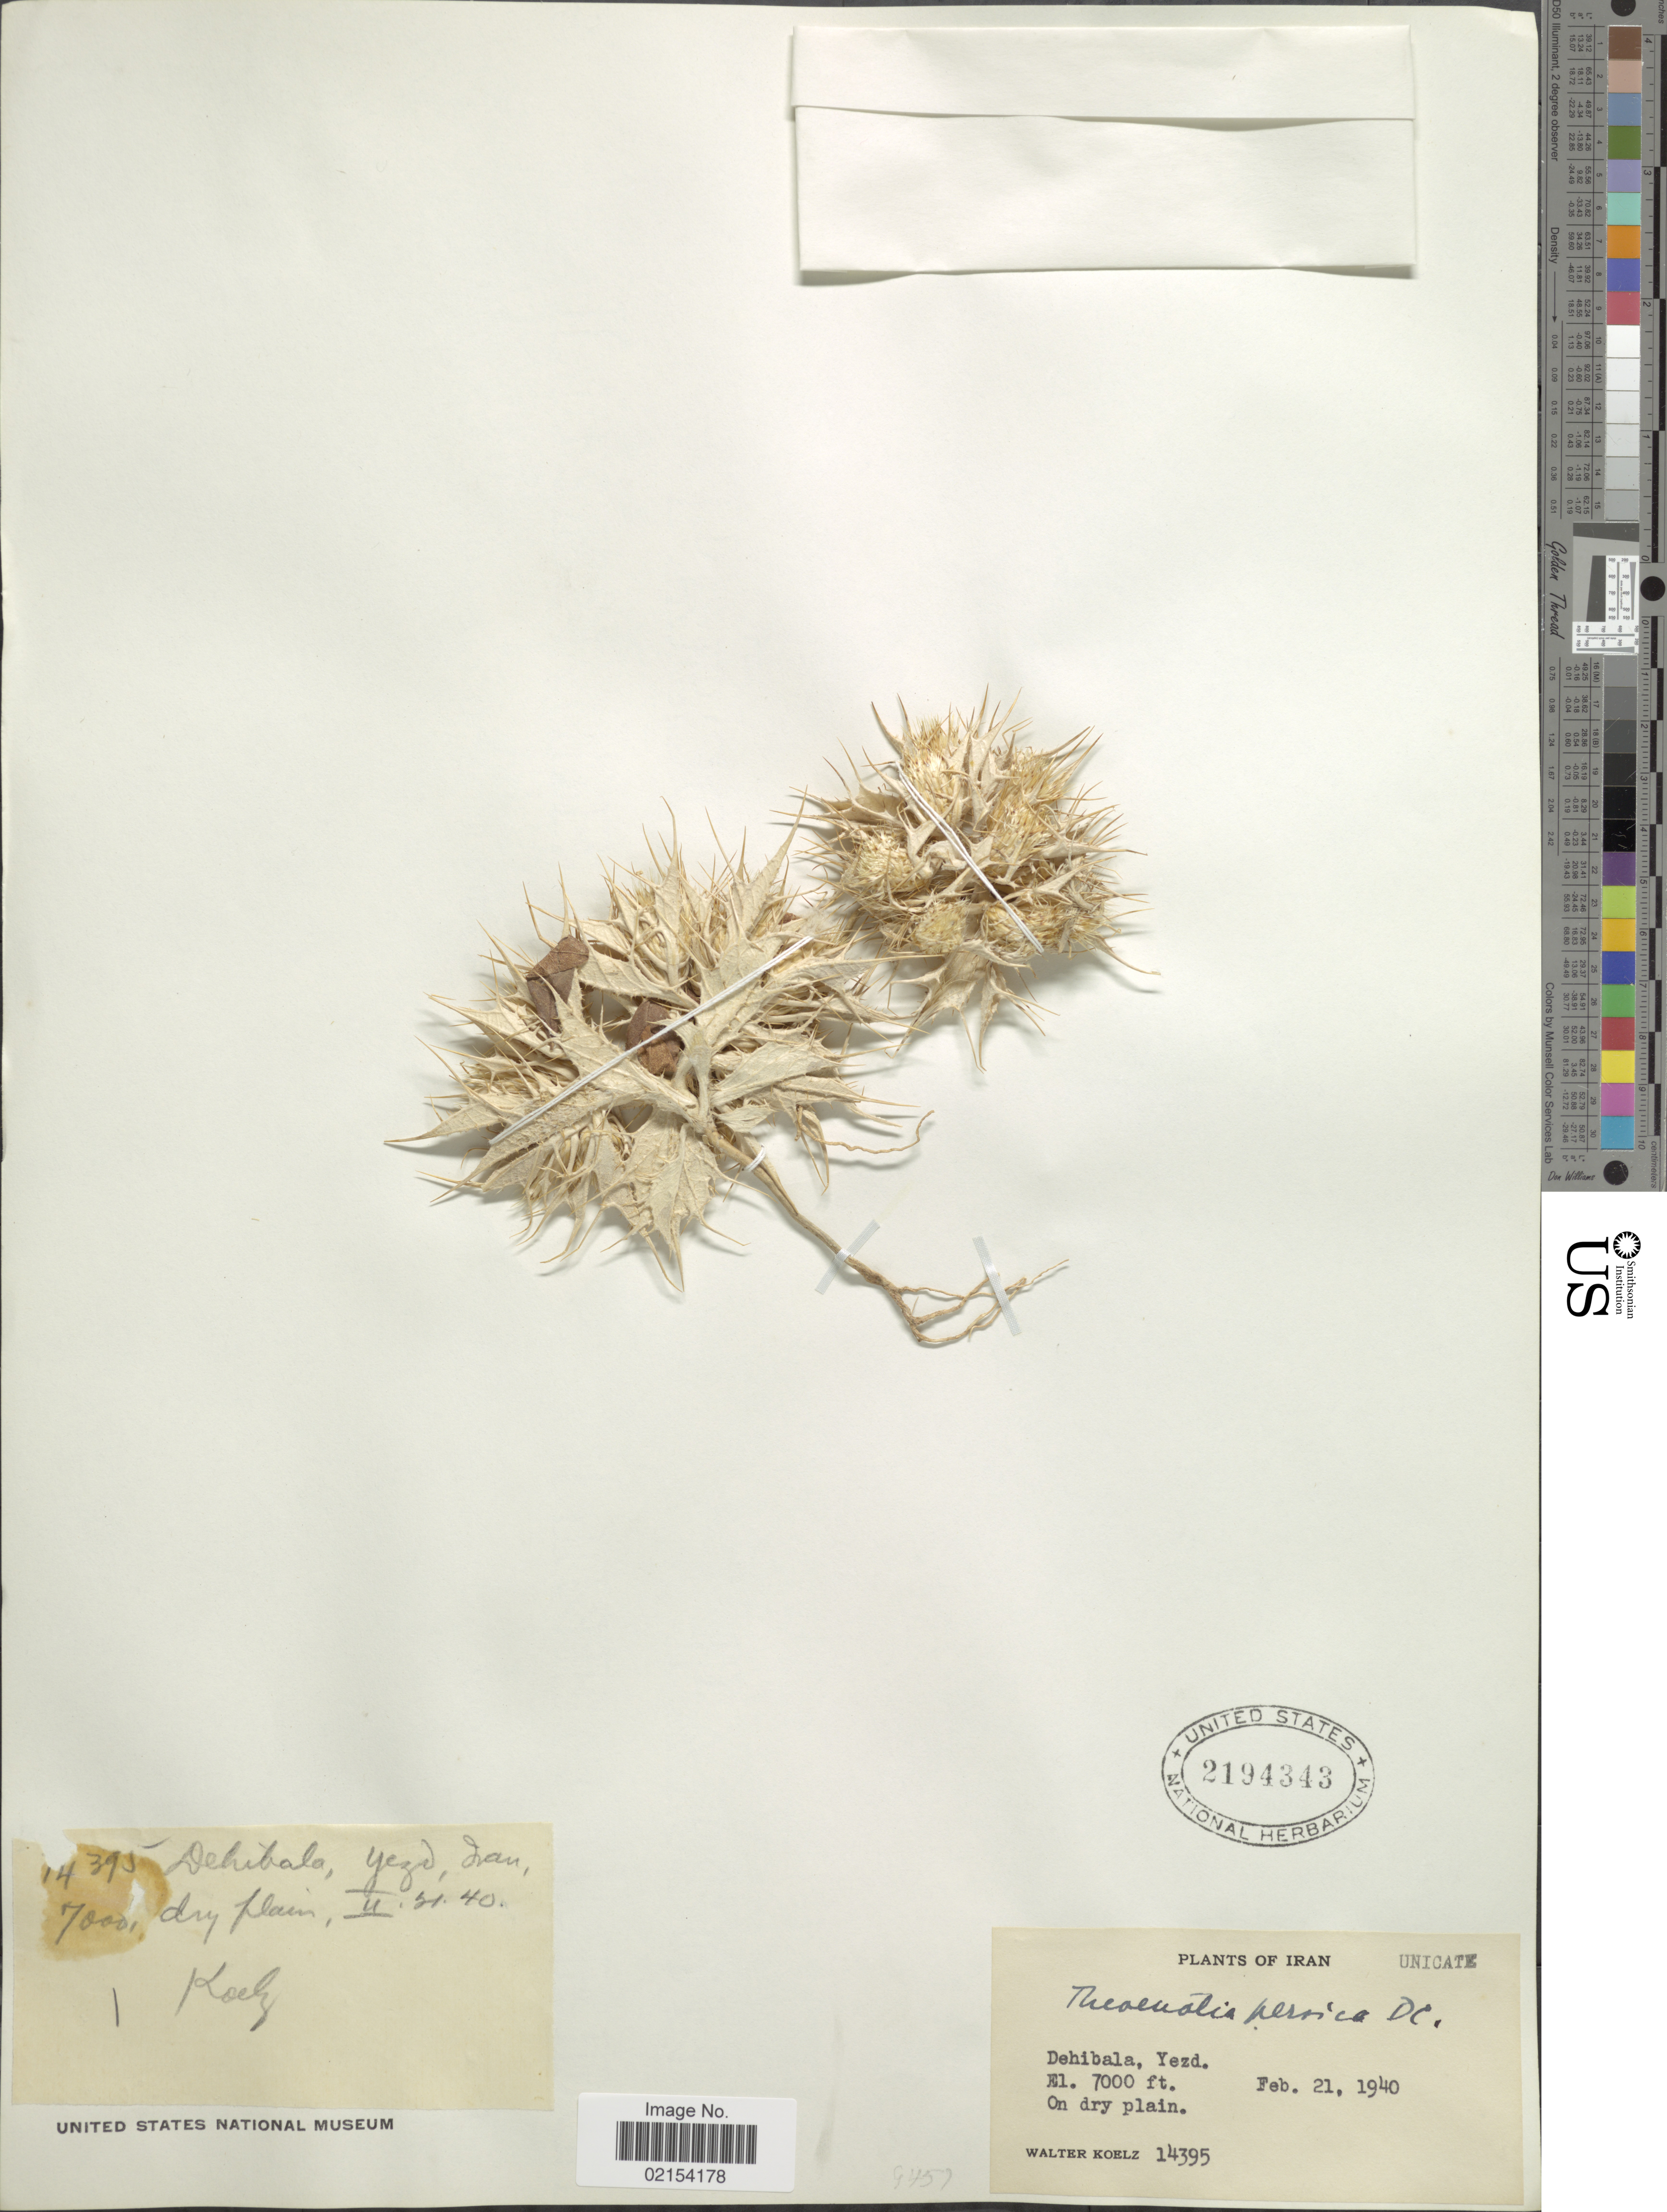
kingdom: Plantae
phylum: Tracheophyta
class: Magnoliopsida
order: Asterales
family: Asteraceae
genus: Thevenotia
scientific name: Thevenotia persica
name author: DC.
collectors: W. N. Koelz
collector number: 14395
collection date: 1940-02-21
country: Iran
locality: Dehibala, Yezd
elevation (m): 2134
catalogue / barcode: US 2194343